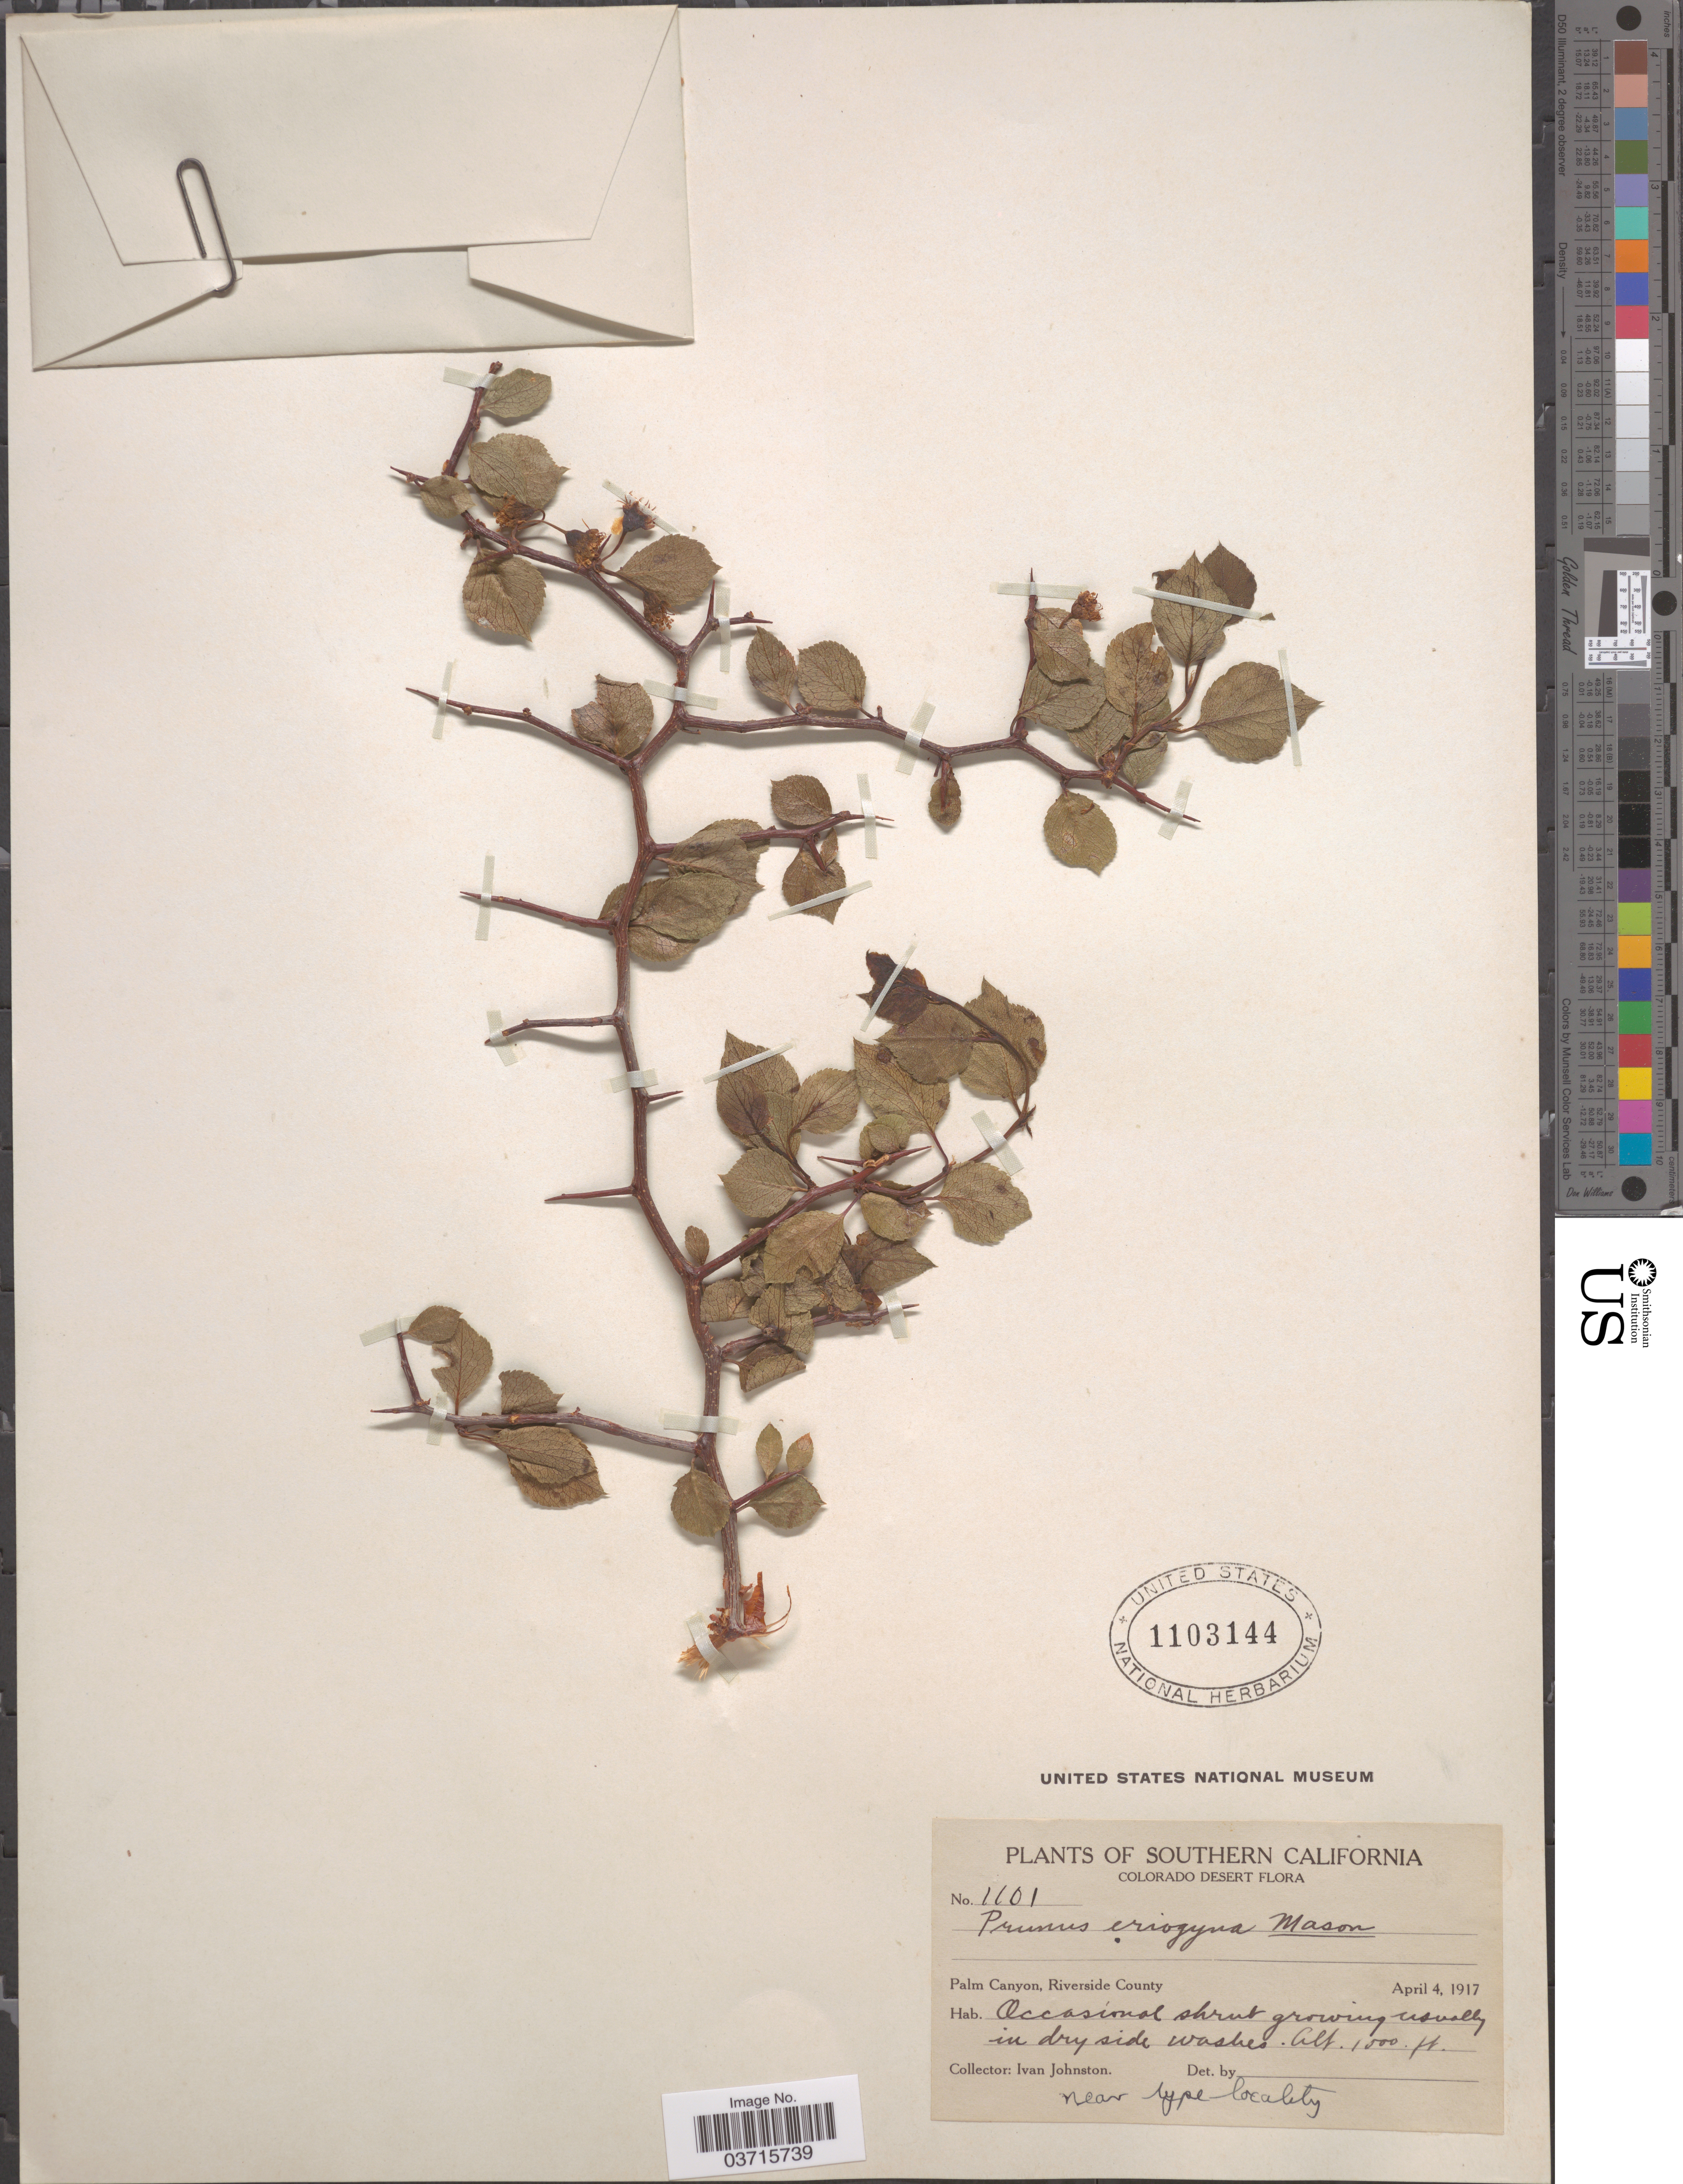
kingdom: Plantae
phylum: Tracheophyta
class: Magnoliopsida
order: Rosales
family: Rosaceae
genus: Prunus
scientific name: Prunus fremontii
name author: S. Watson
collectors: I.M. Johnston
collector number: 1101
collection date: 1917-04-04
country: United States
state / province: California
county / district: Riverside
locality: Southern California. Colorado Desert. Palm Canyon, Riverside County.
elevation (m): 305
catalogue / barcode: US 1103144